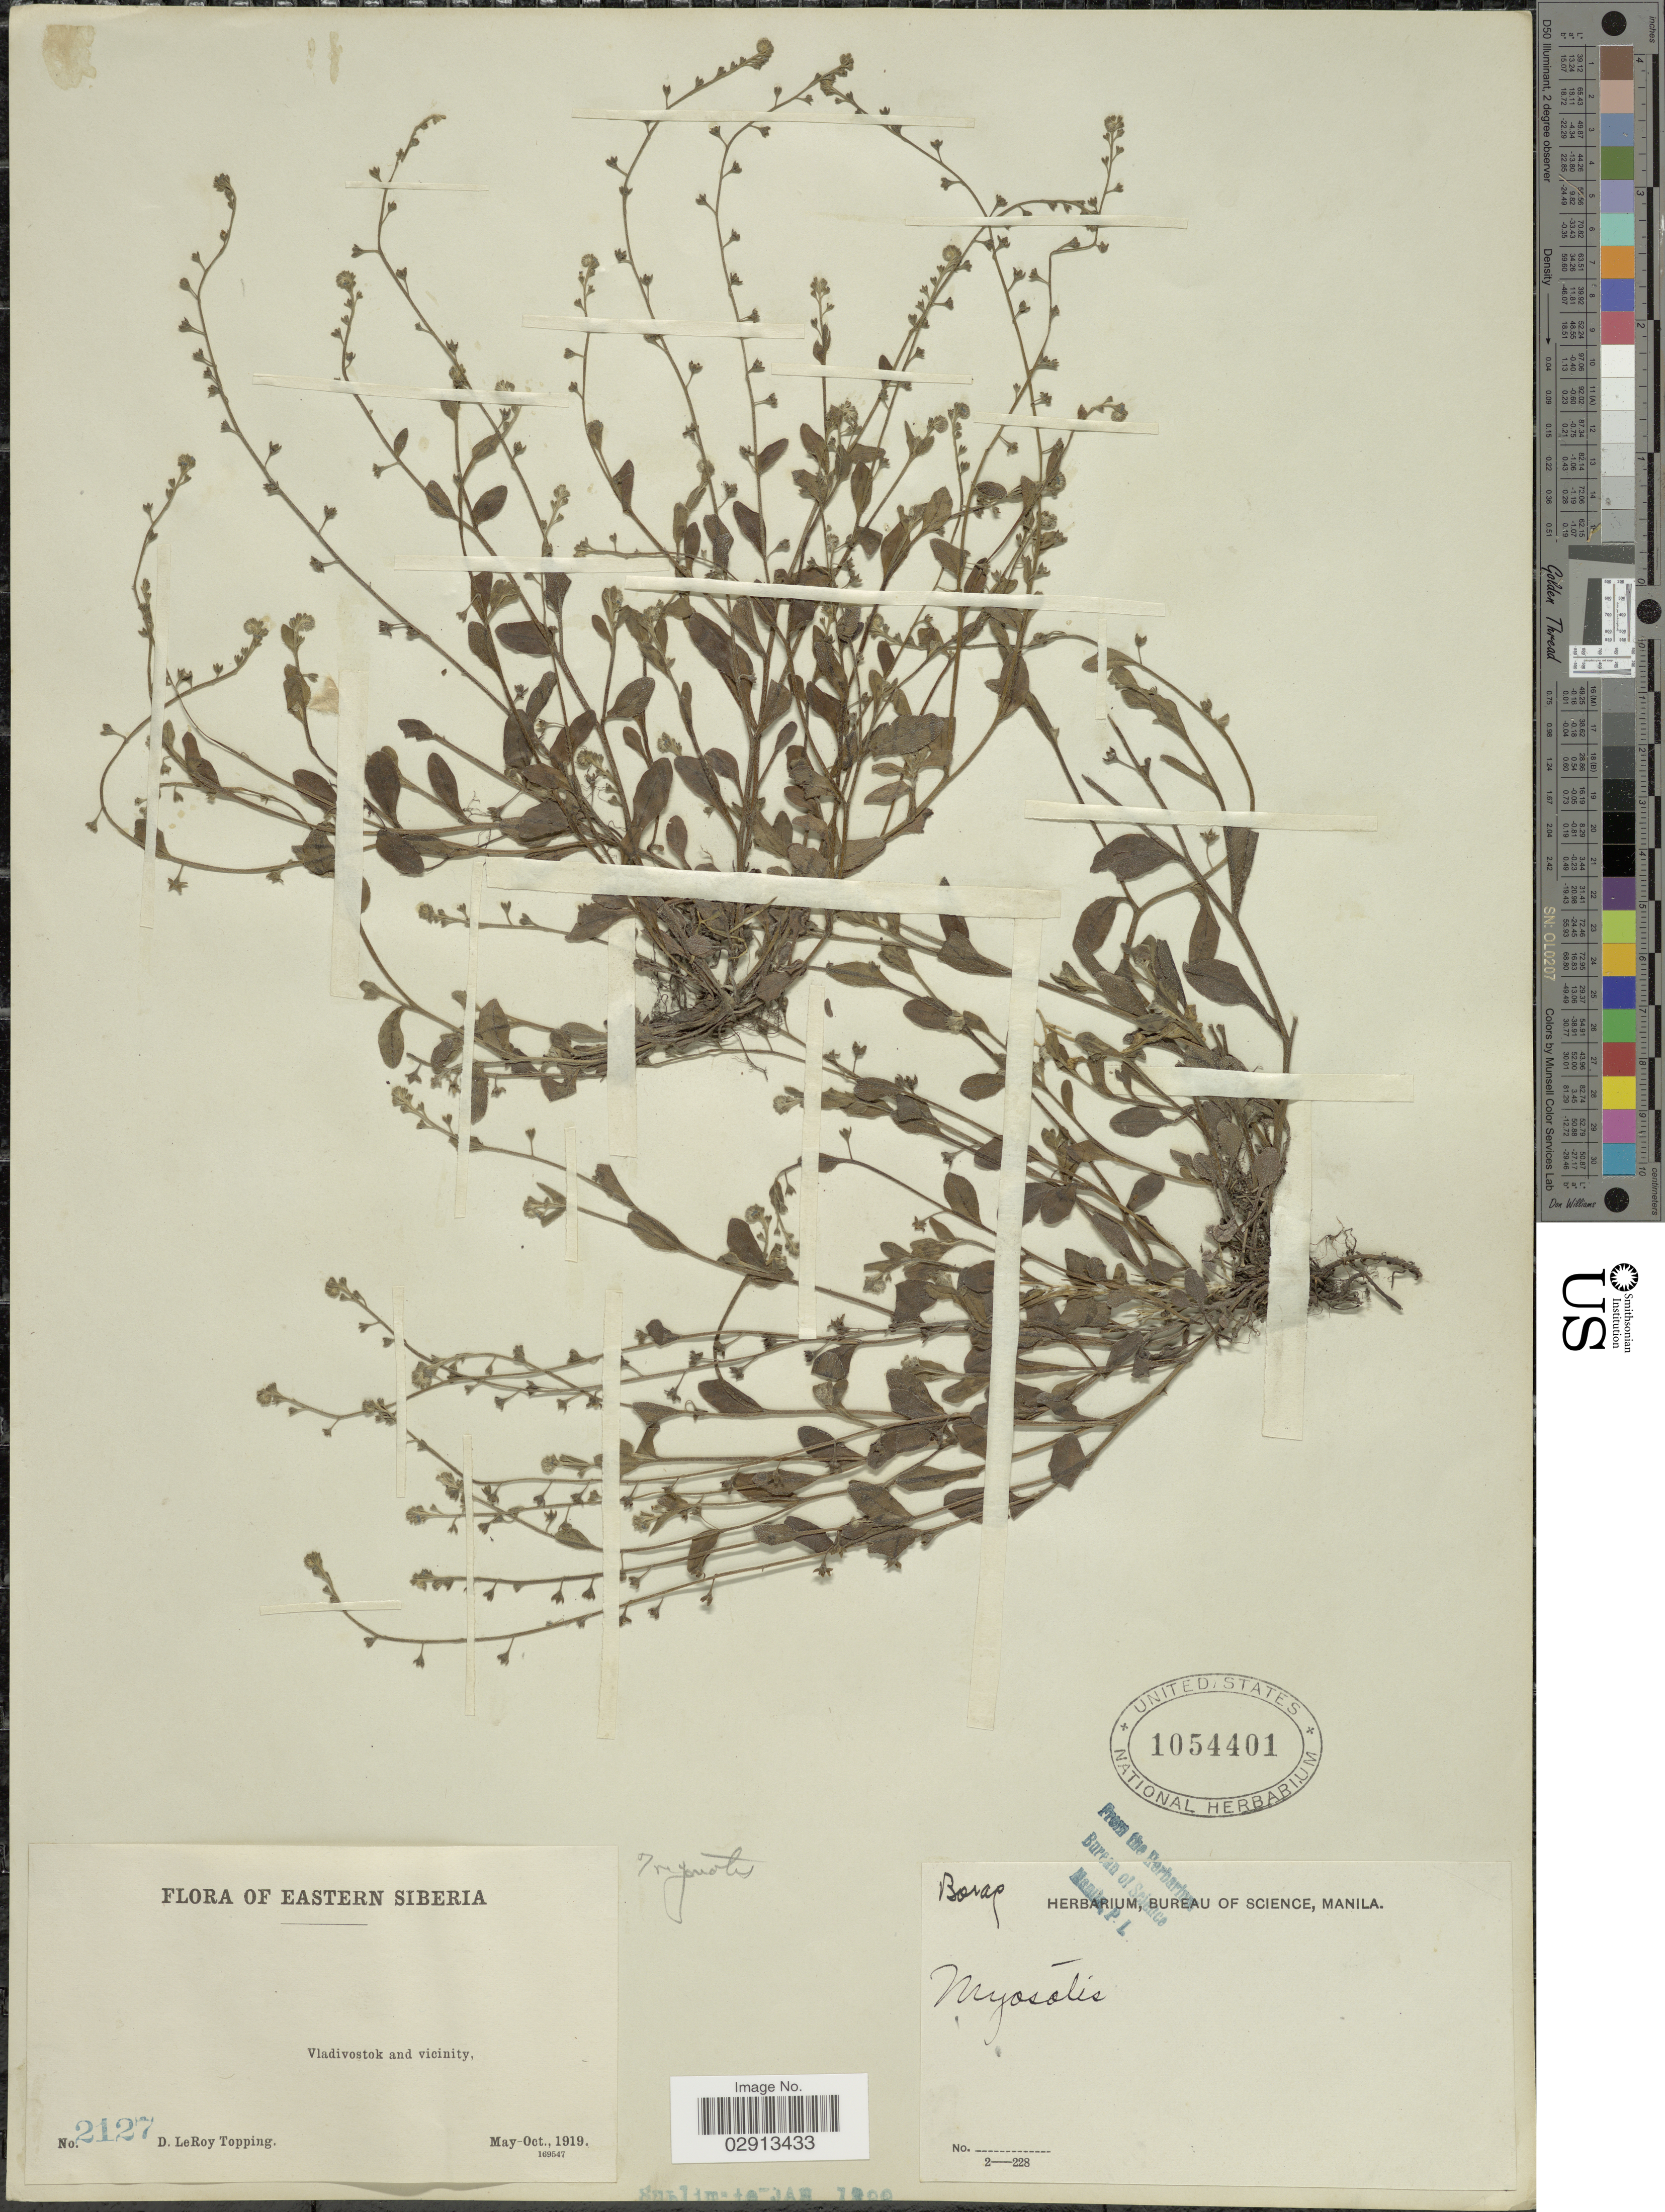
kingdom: Plantae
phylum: Tracheophyta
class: Magnoliopsida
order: Boraginales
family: Boraginaceae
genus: Trigonotis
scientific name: Trigonotis sp.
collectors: D. L. Topping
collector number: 2127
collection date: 1919-05/1919-10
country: Russian Federation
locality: Eastern Siberia. Vladivostok and vicinity.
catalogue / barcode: US 1054401